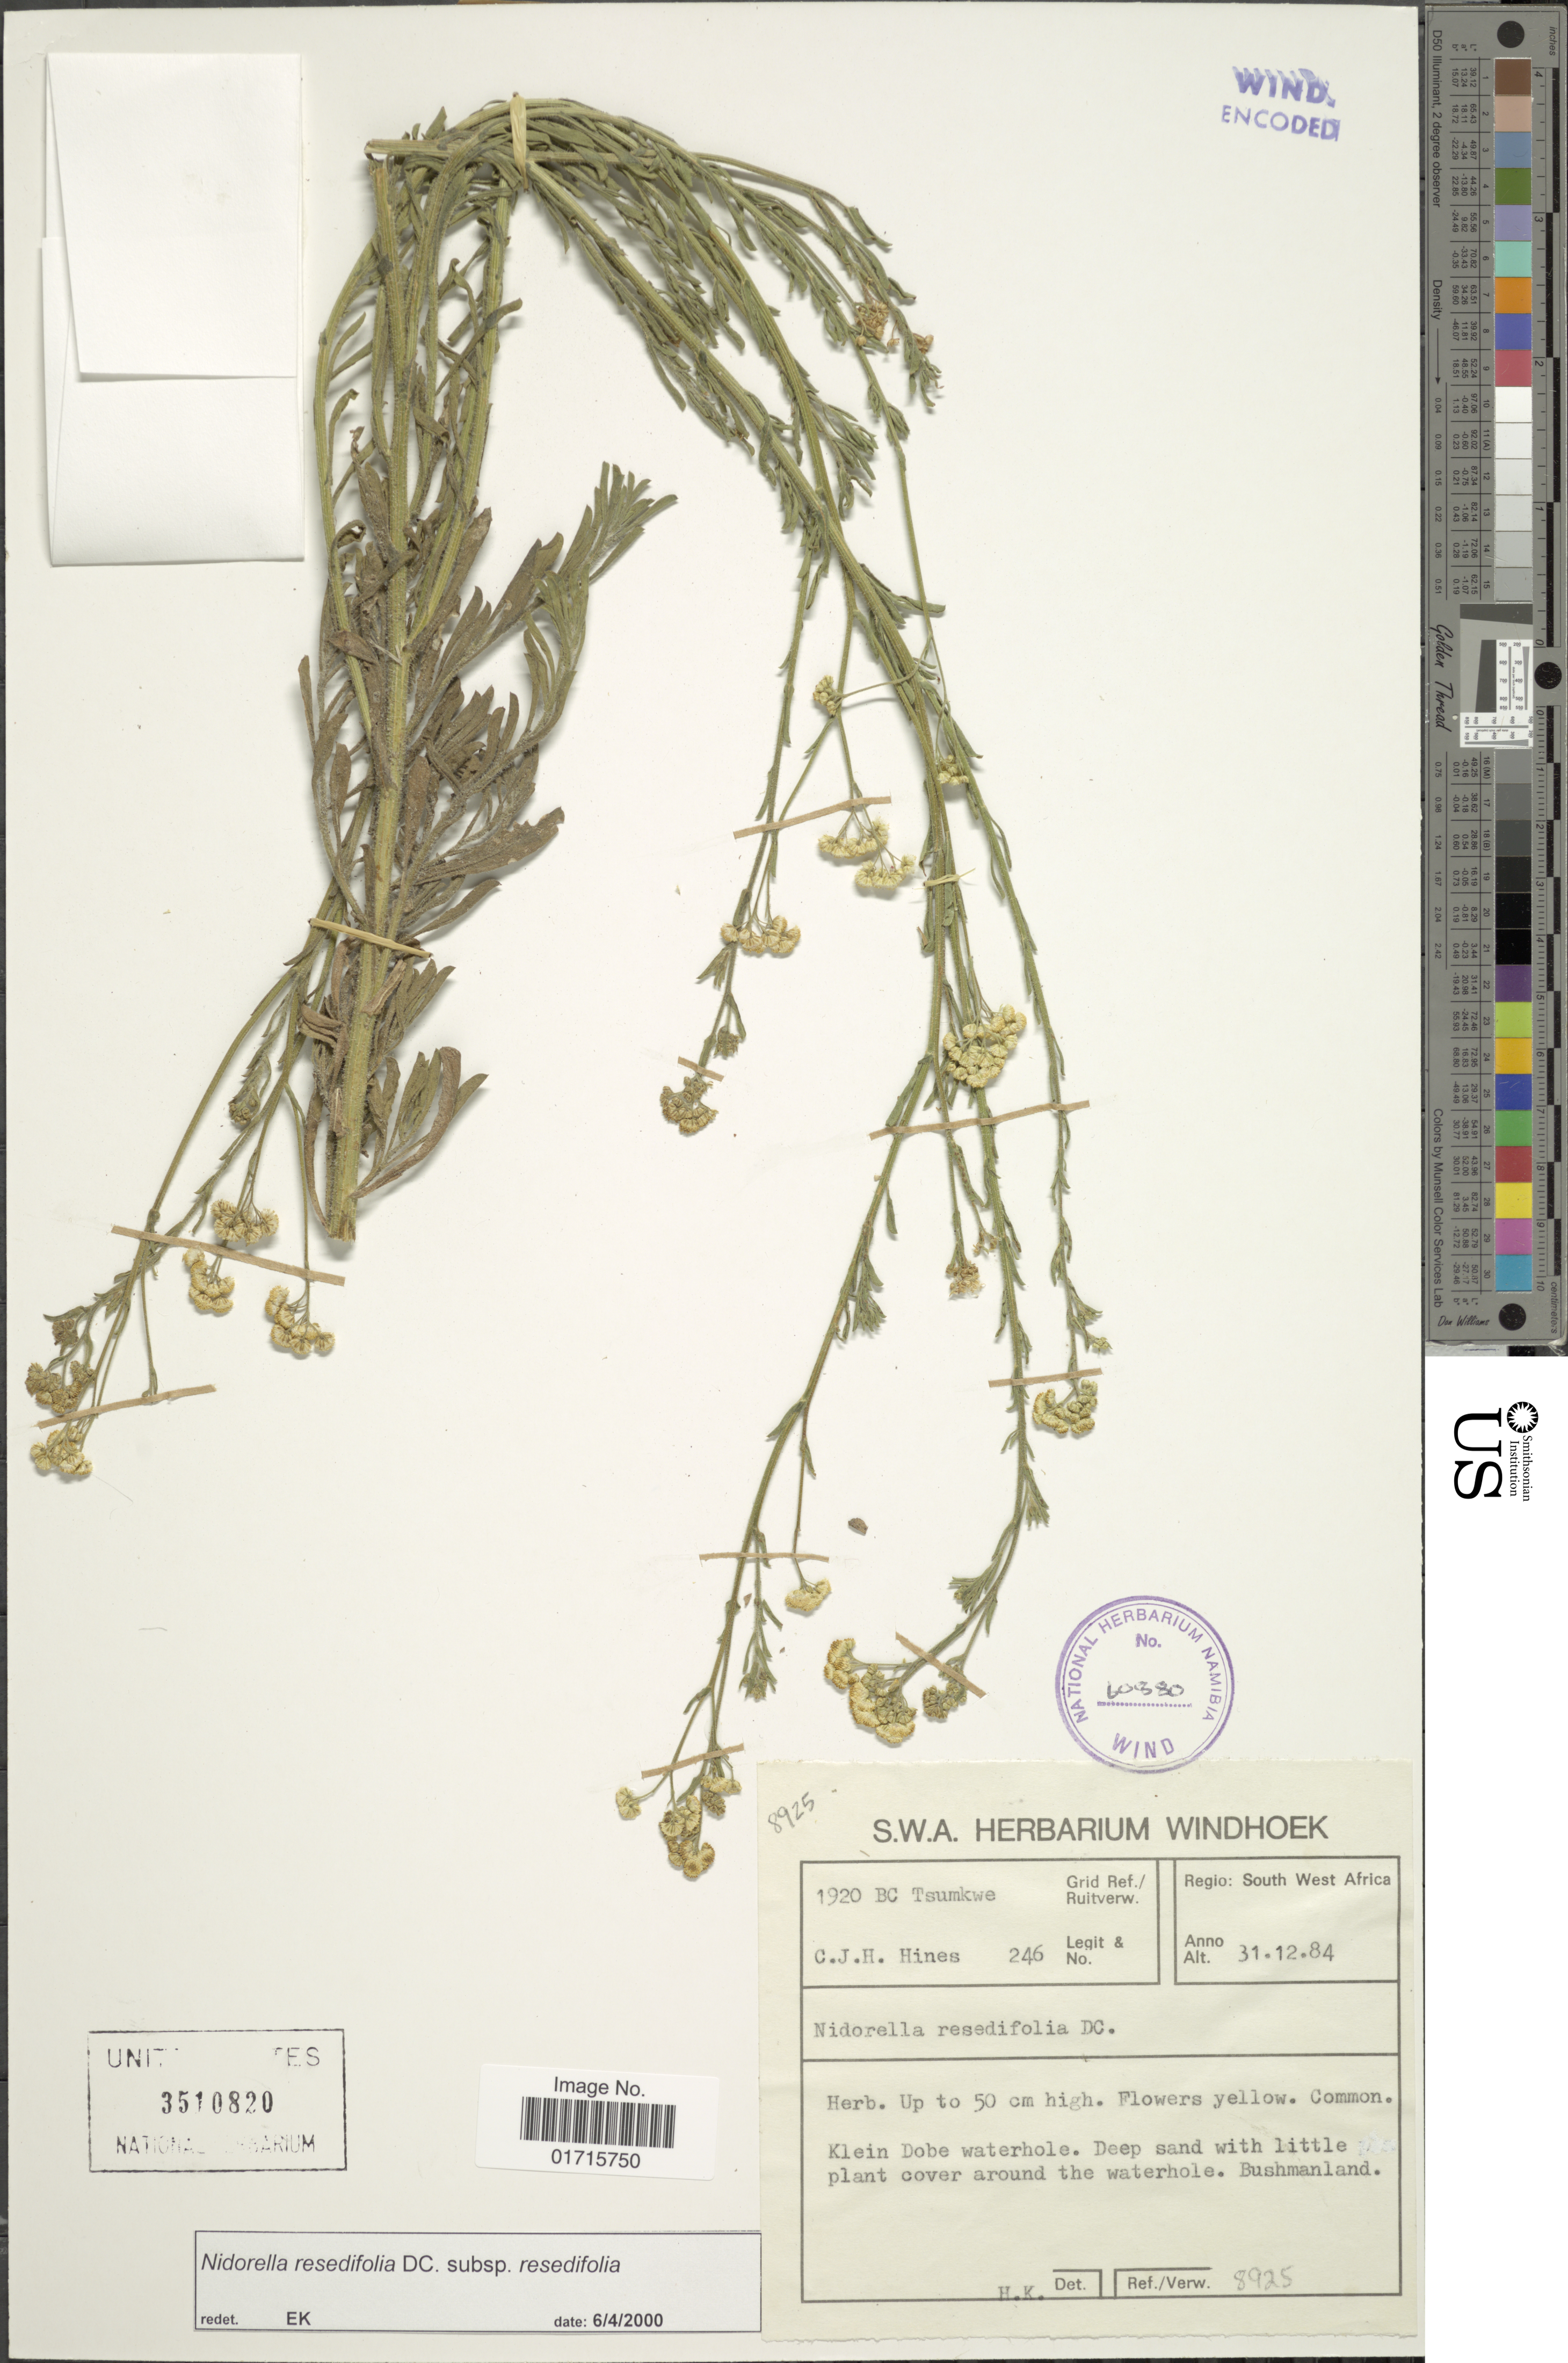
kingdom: Plantae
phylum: Tracheophyta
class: Magnoliopsida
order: Asterales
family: Asteraceae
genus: Nidorella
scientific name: Nidorella resedifolia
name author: DC.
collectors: C. Hines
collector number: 246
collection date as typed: Transcribed d/m/y: 31/12/84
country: Namibia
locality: Regio: South West Africa. Klein Dobe waterhole. Deep sand with little plant cover around the waterhole. Bushmanland.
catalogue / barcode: US 3510820